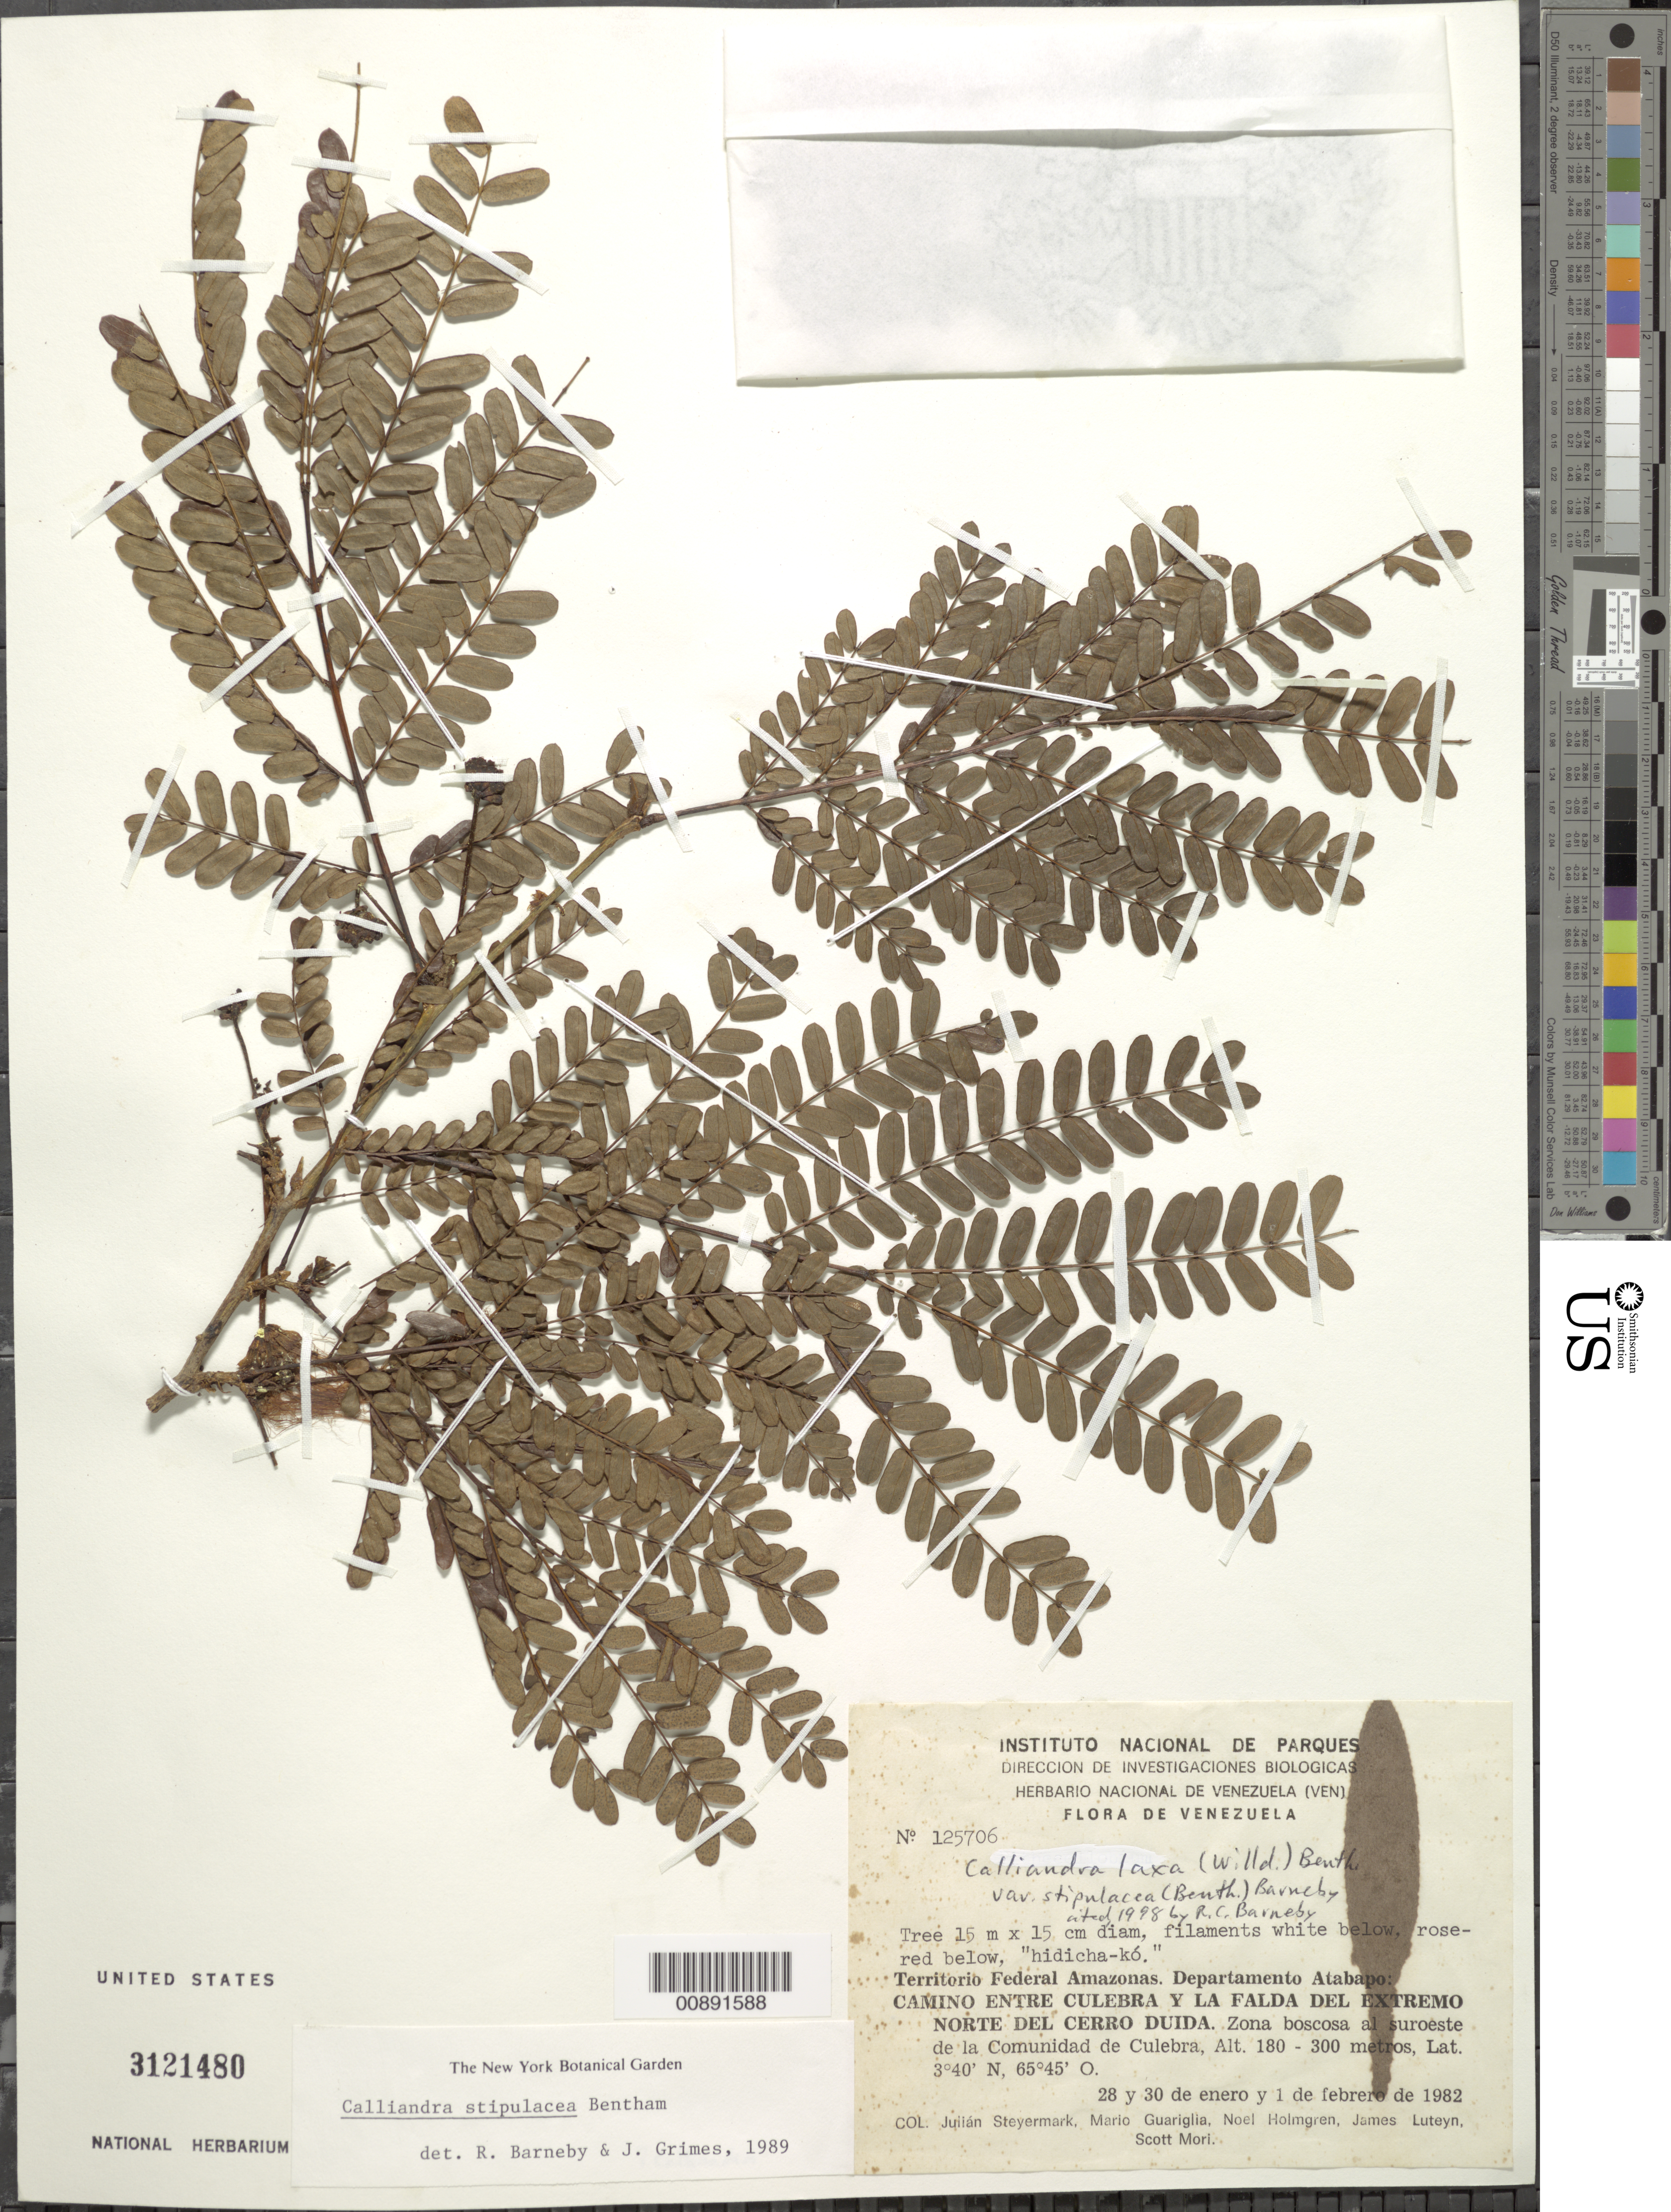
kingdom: Plantae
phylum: Tracheophyta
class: Magnoliopsida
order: Fabales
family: Fabaceae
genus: Calliandra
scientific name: Calliandra laxa var. stipulacea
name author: (Benth.) Barneby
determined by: Barneby, R. C.; Grimes, J. W.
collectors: J. Steyermark, M. Guariglia P., N. H. Holmgren, J. L. Luteyn & S. Mori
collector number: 125706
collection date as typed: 28-Jan-82 to 1-Feb-82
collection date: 1982-01-28/1982-02-01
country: Venezuela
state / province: Amazonas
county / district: Atabapo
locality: Cerro Duida, entre Culebra y la Falda del Extremo norte; SO de la Comunidad de Culebra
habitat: Zona boscoso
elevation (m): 180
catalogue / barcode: US 3121480